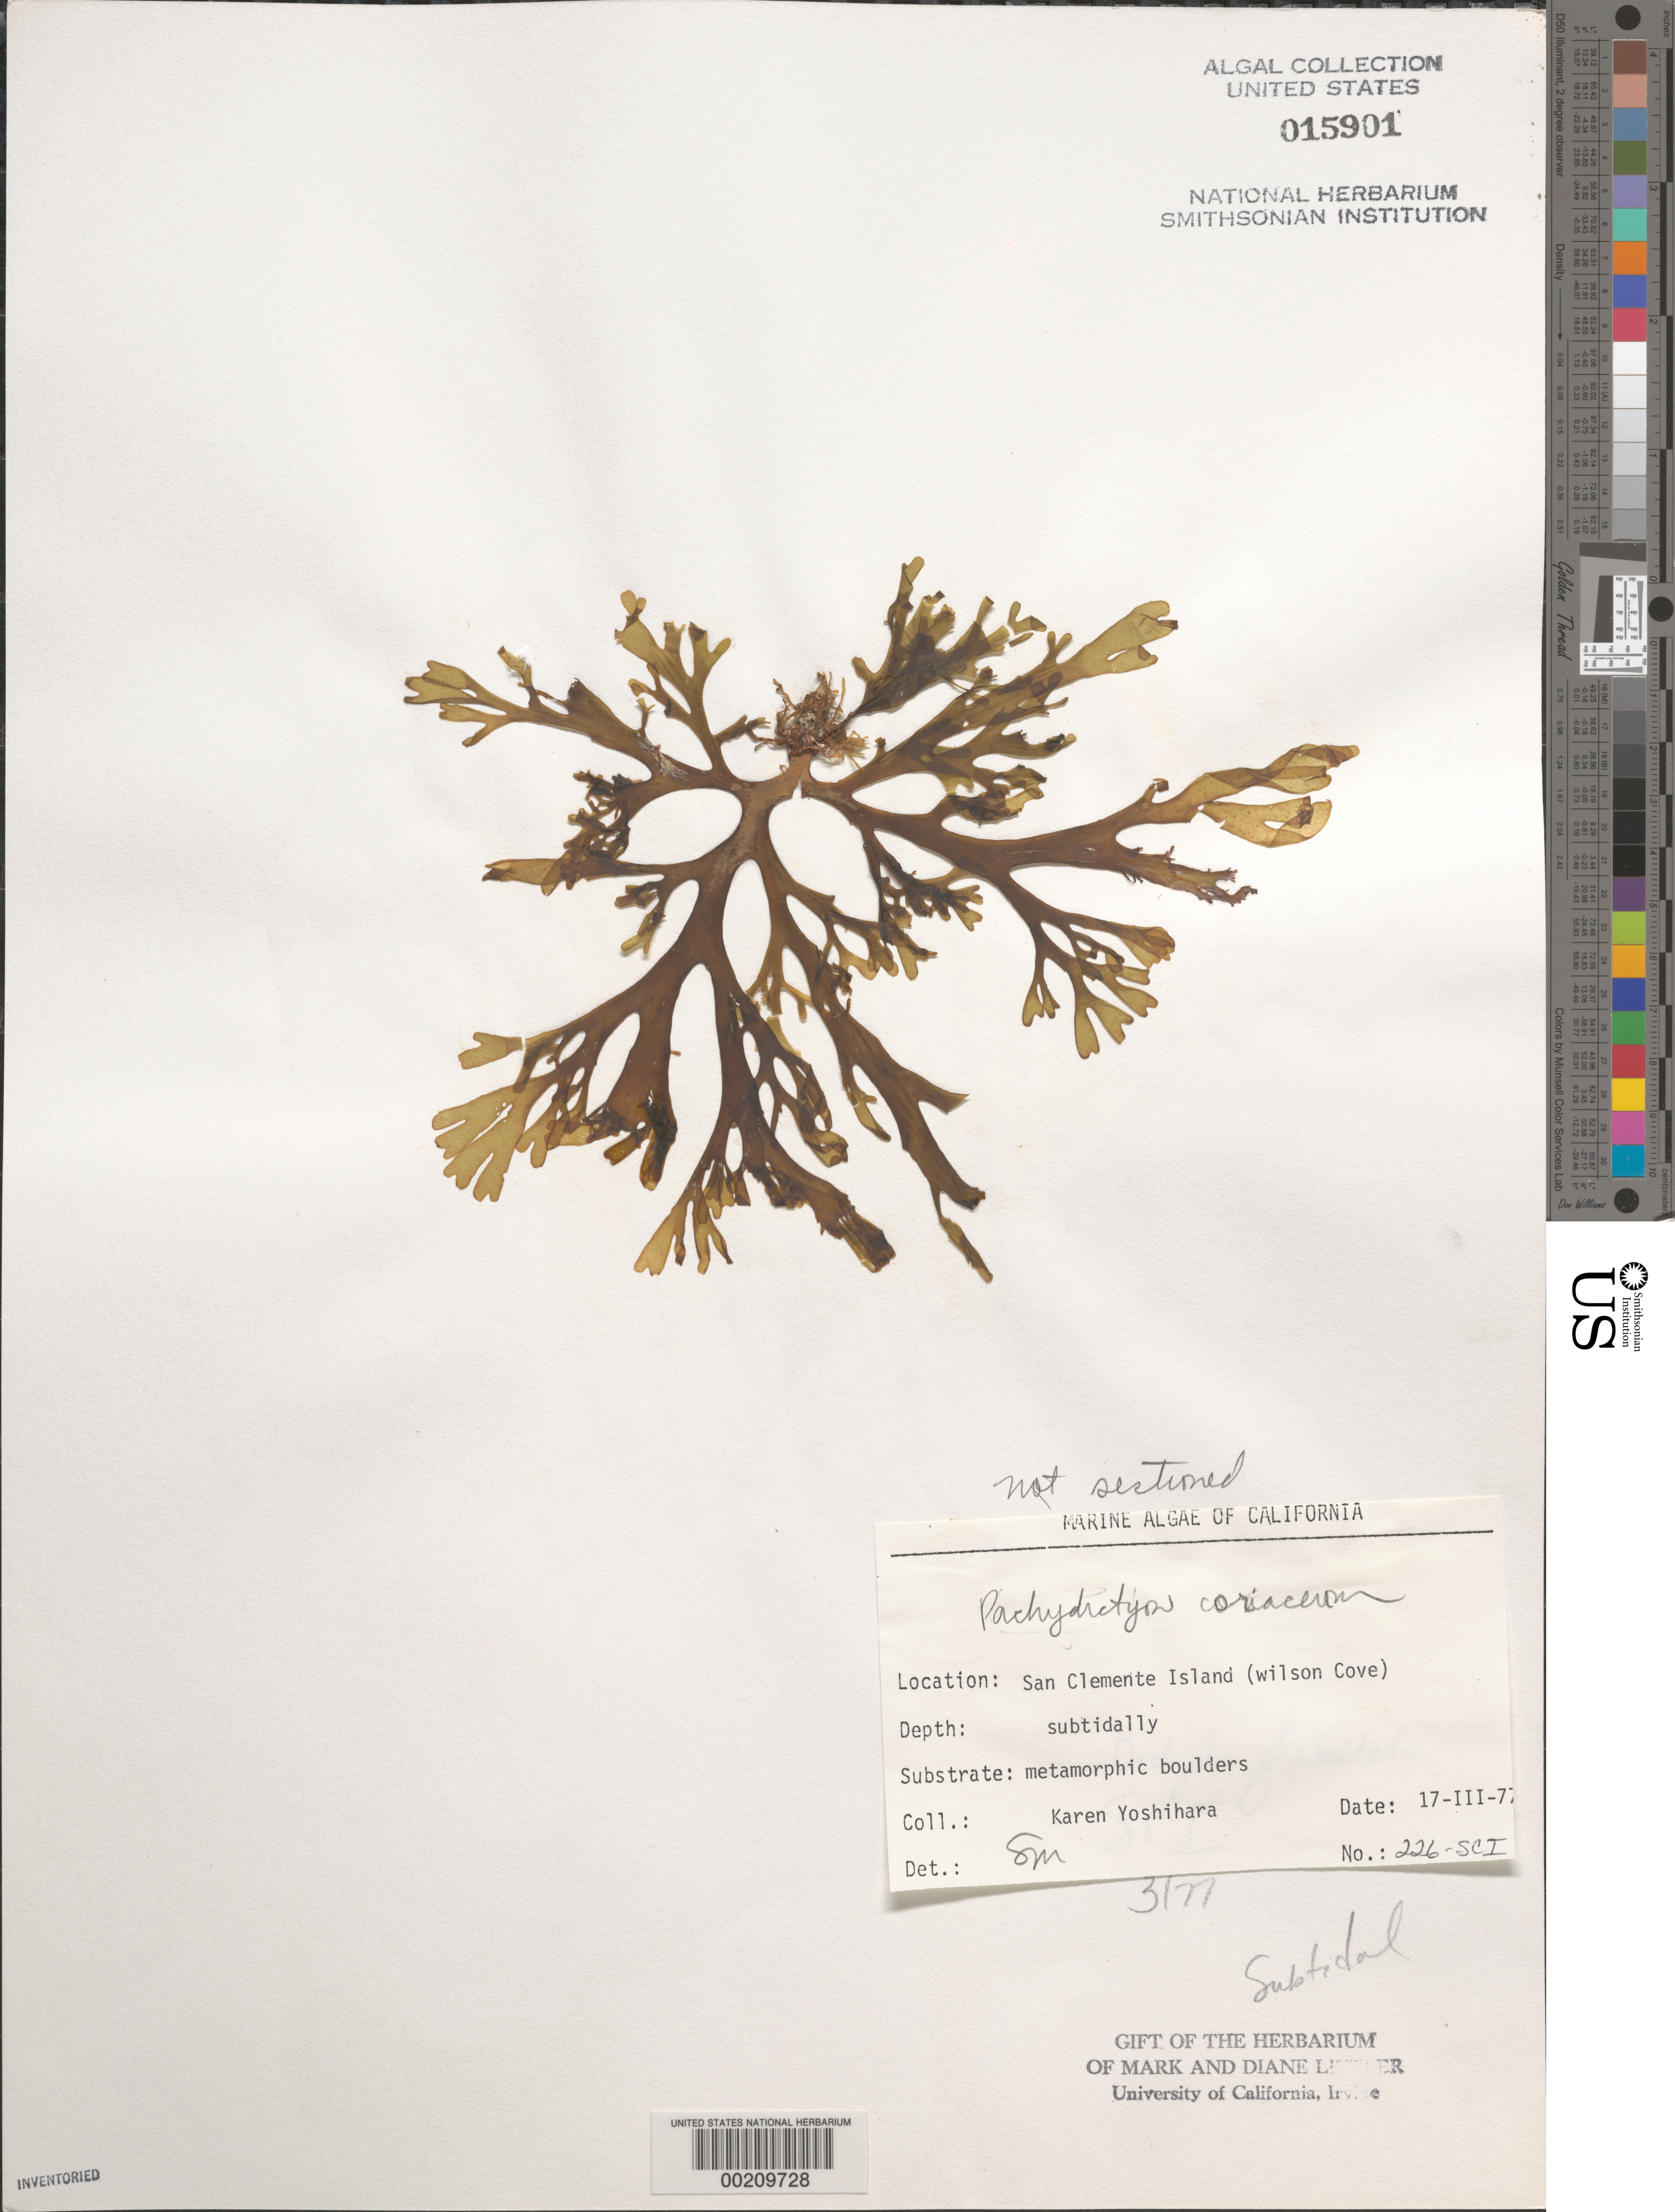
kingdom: Chromista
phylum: Ochrophyta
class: Phaeophyceae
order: Dictyotales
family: Dictyotaceae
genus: Pachydictyon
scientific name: Pachydictyon coriaceum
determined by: Murray, S. N.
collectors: K. Yoshihara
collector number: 226-sci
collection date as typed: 17 Mar 1977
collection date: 1977-03-17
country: United States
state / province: California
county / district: Los Angeles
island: San Clemente Island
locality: Wilson Cove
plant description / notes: BLM-SOCALBIGHT Rocky Intertidal Survey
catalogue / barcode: US 15901